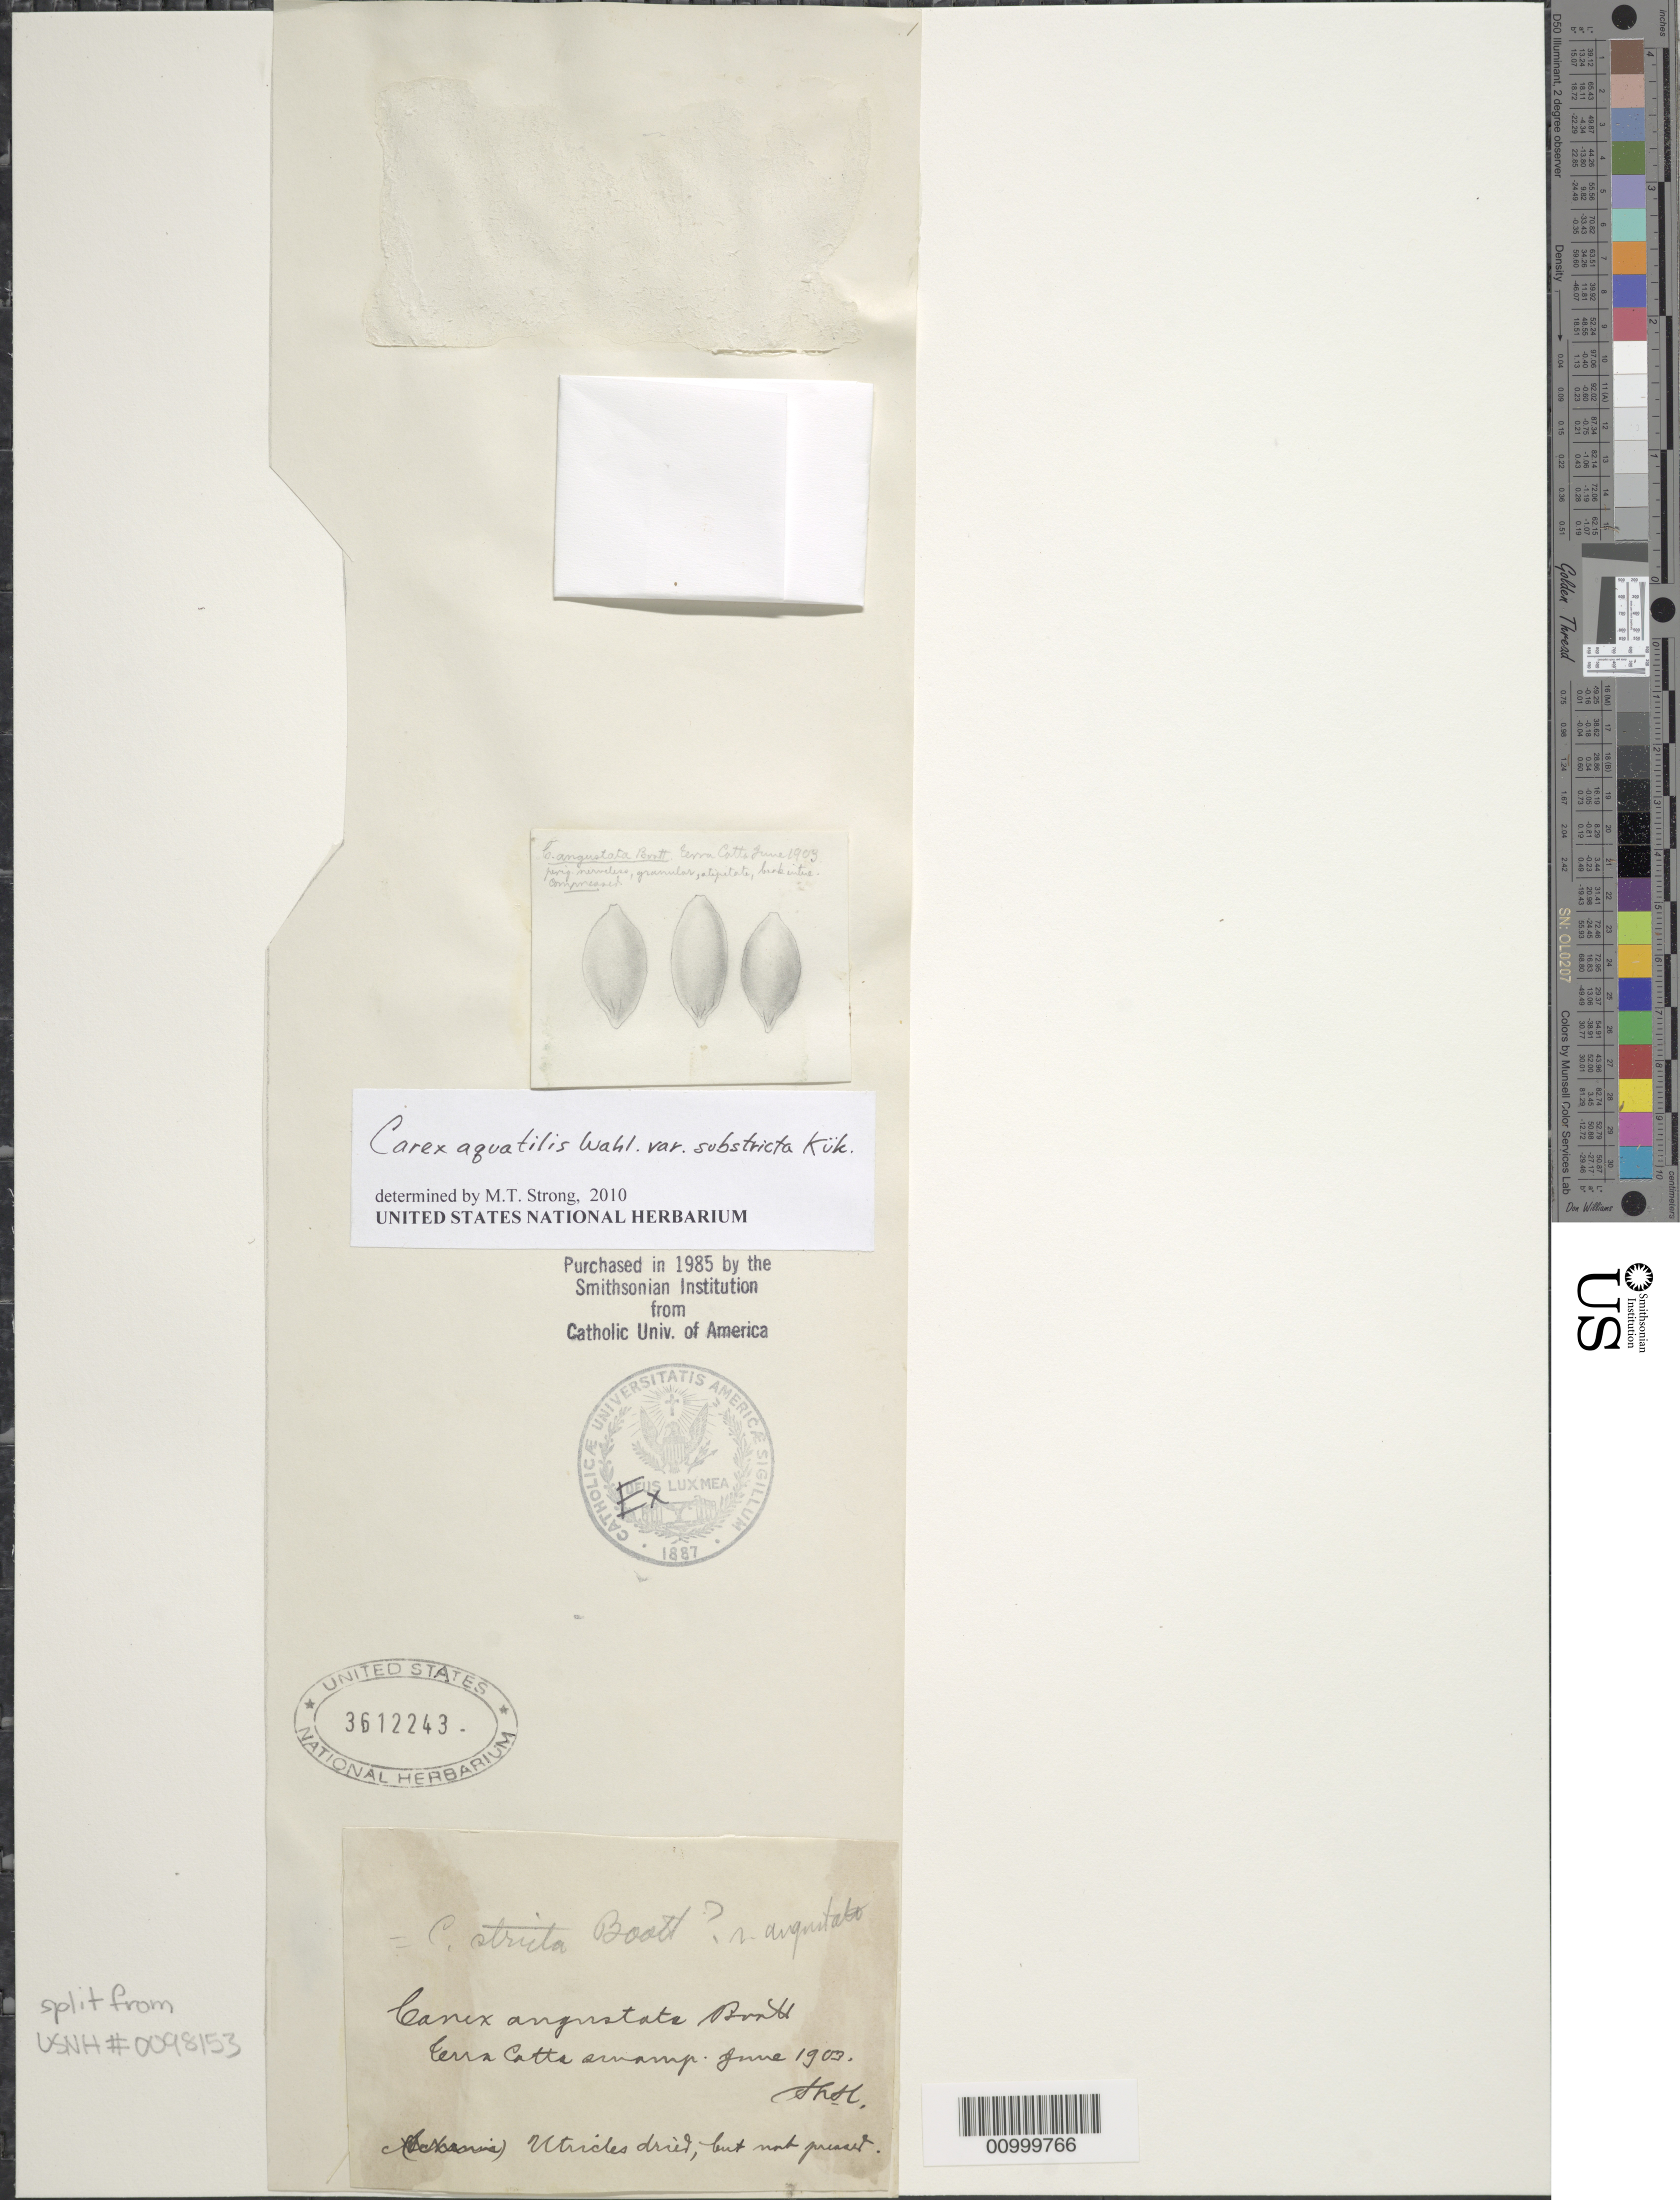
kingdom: Plantae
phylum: Tracheophyta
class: Liliopsida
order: Poales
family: Cyperaceae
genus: Carex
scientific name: Carex aquatilis var. substricta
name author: Wahlenb.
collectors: T. Holm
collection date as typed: Jun 1903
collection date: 1903-06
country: United States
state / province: District of Columbia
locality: Terra Cotta Swamp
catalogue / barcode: US 3612243